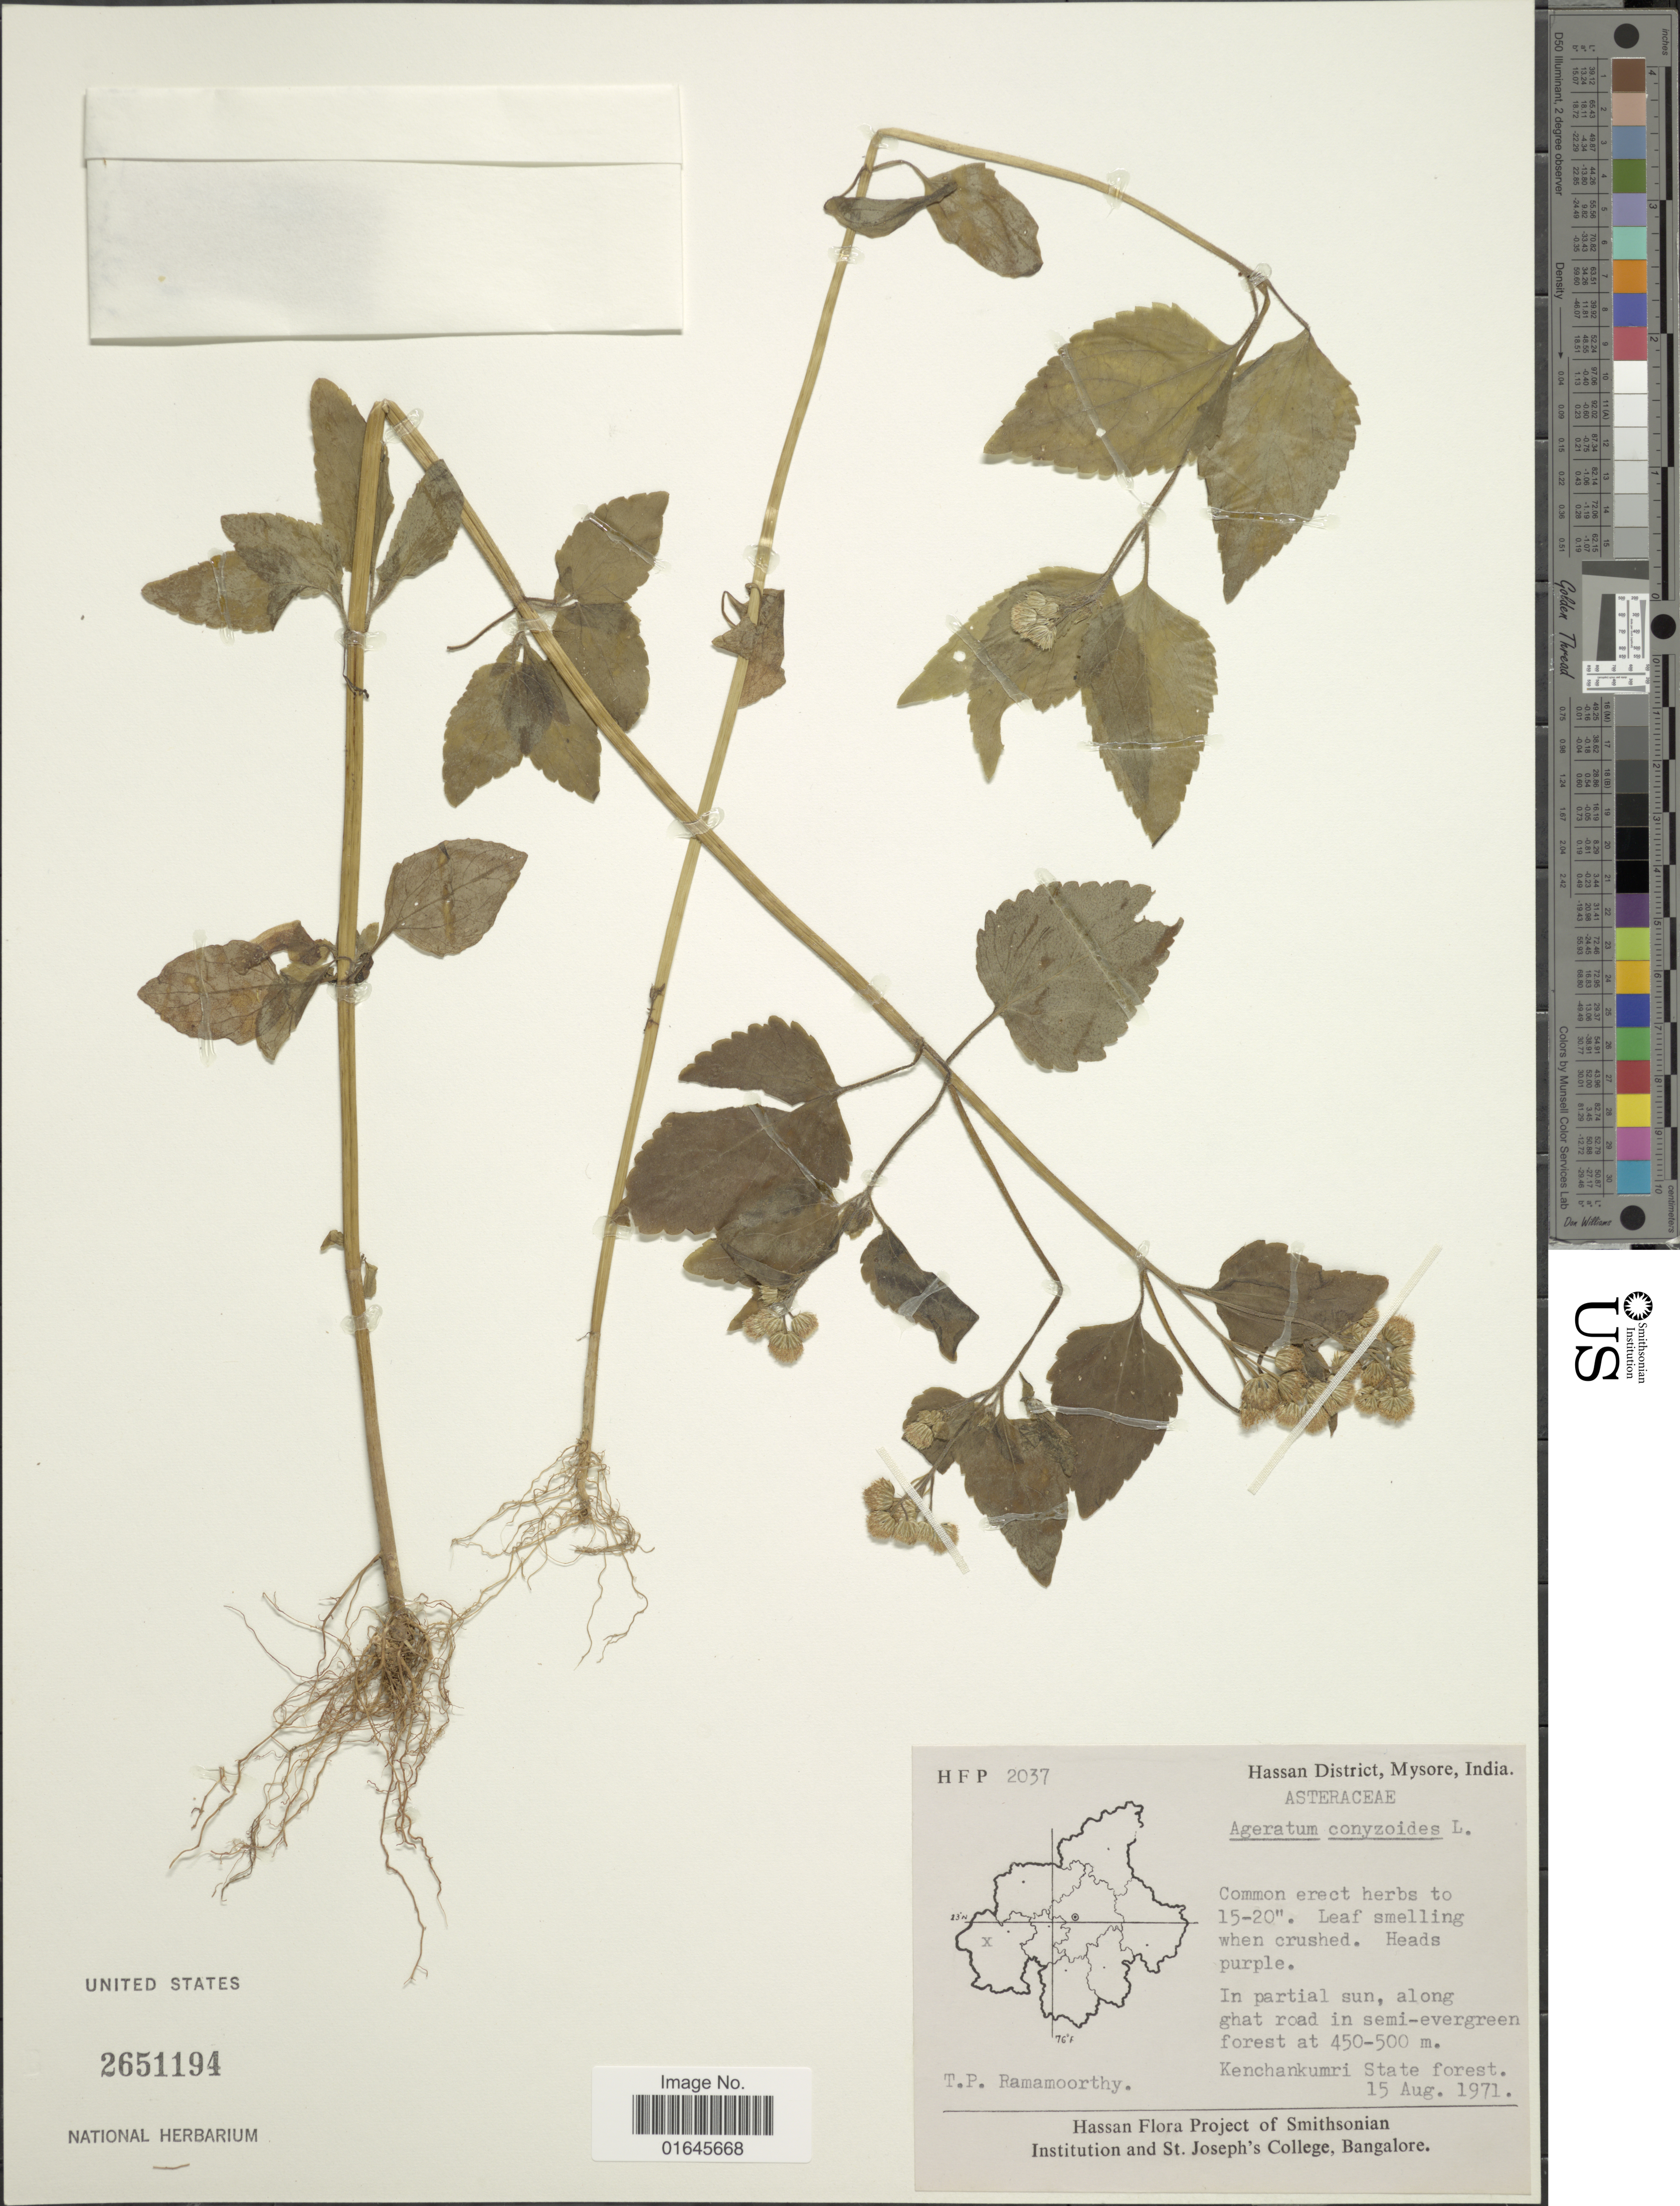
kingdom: Plantae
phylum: Tracheophyta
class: Magnoliopsida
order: Asterales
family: Asteraceae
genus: Ageratum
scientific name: Ageratum conyzoides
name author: L.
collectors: T. P. Ramamoorthy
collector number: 2037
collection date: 1971-08-15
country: India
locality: Hassan District, Mysore, In partial sun, along ghat road in semi-evergreen forest, Kenchankumri State Forest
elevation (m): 450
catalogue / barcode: US 2651194